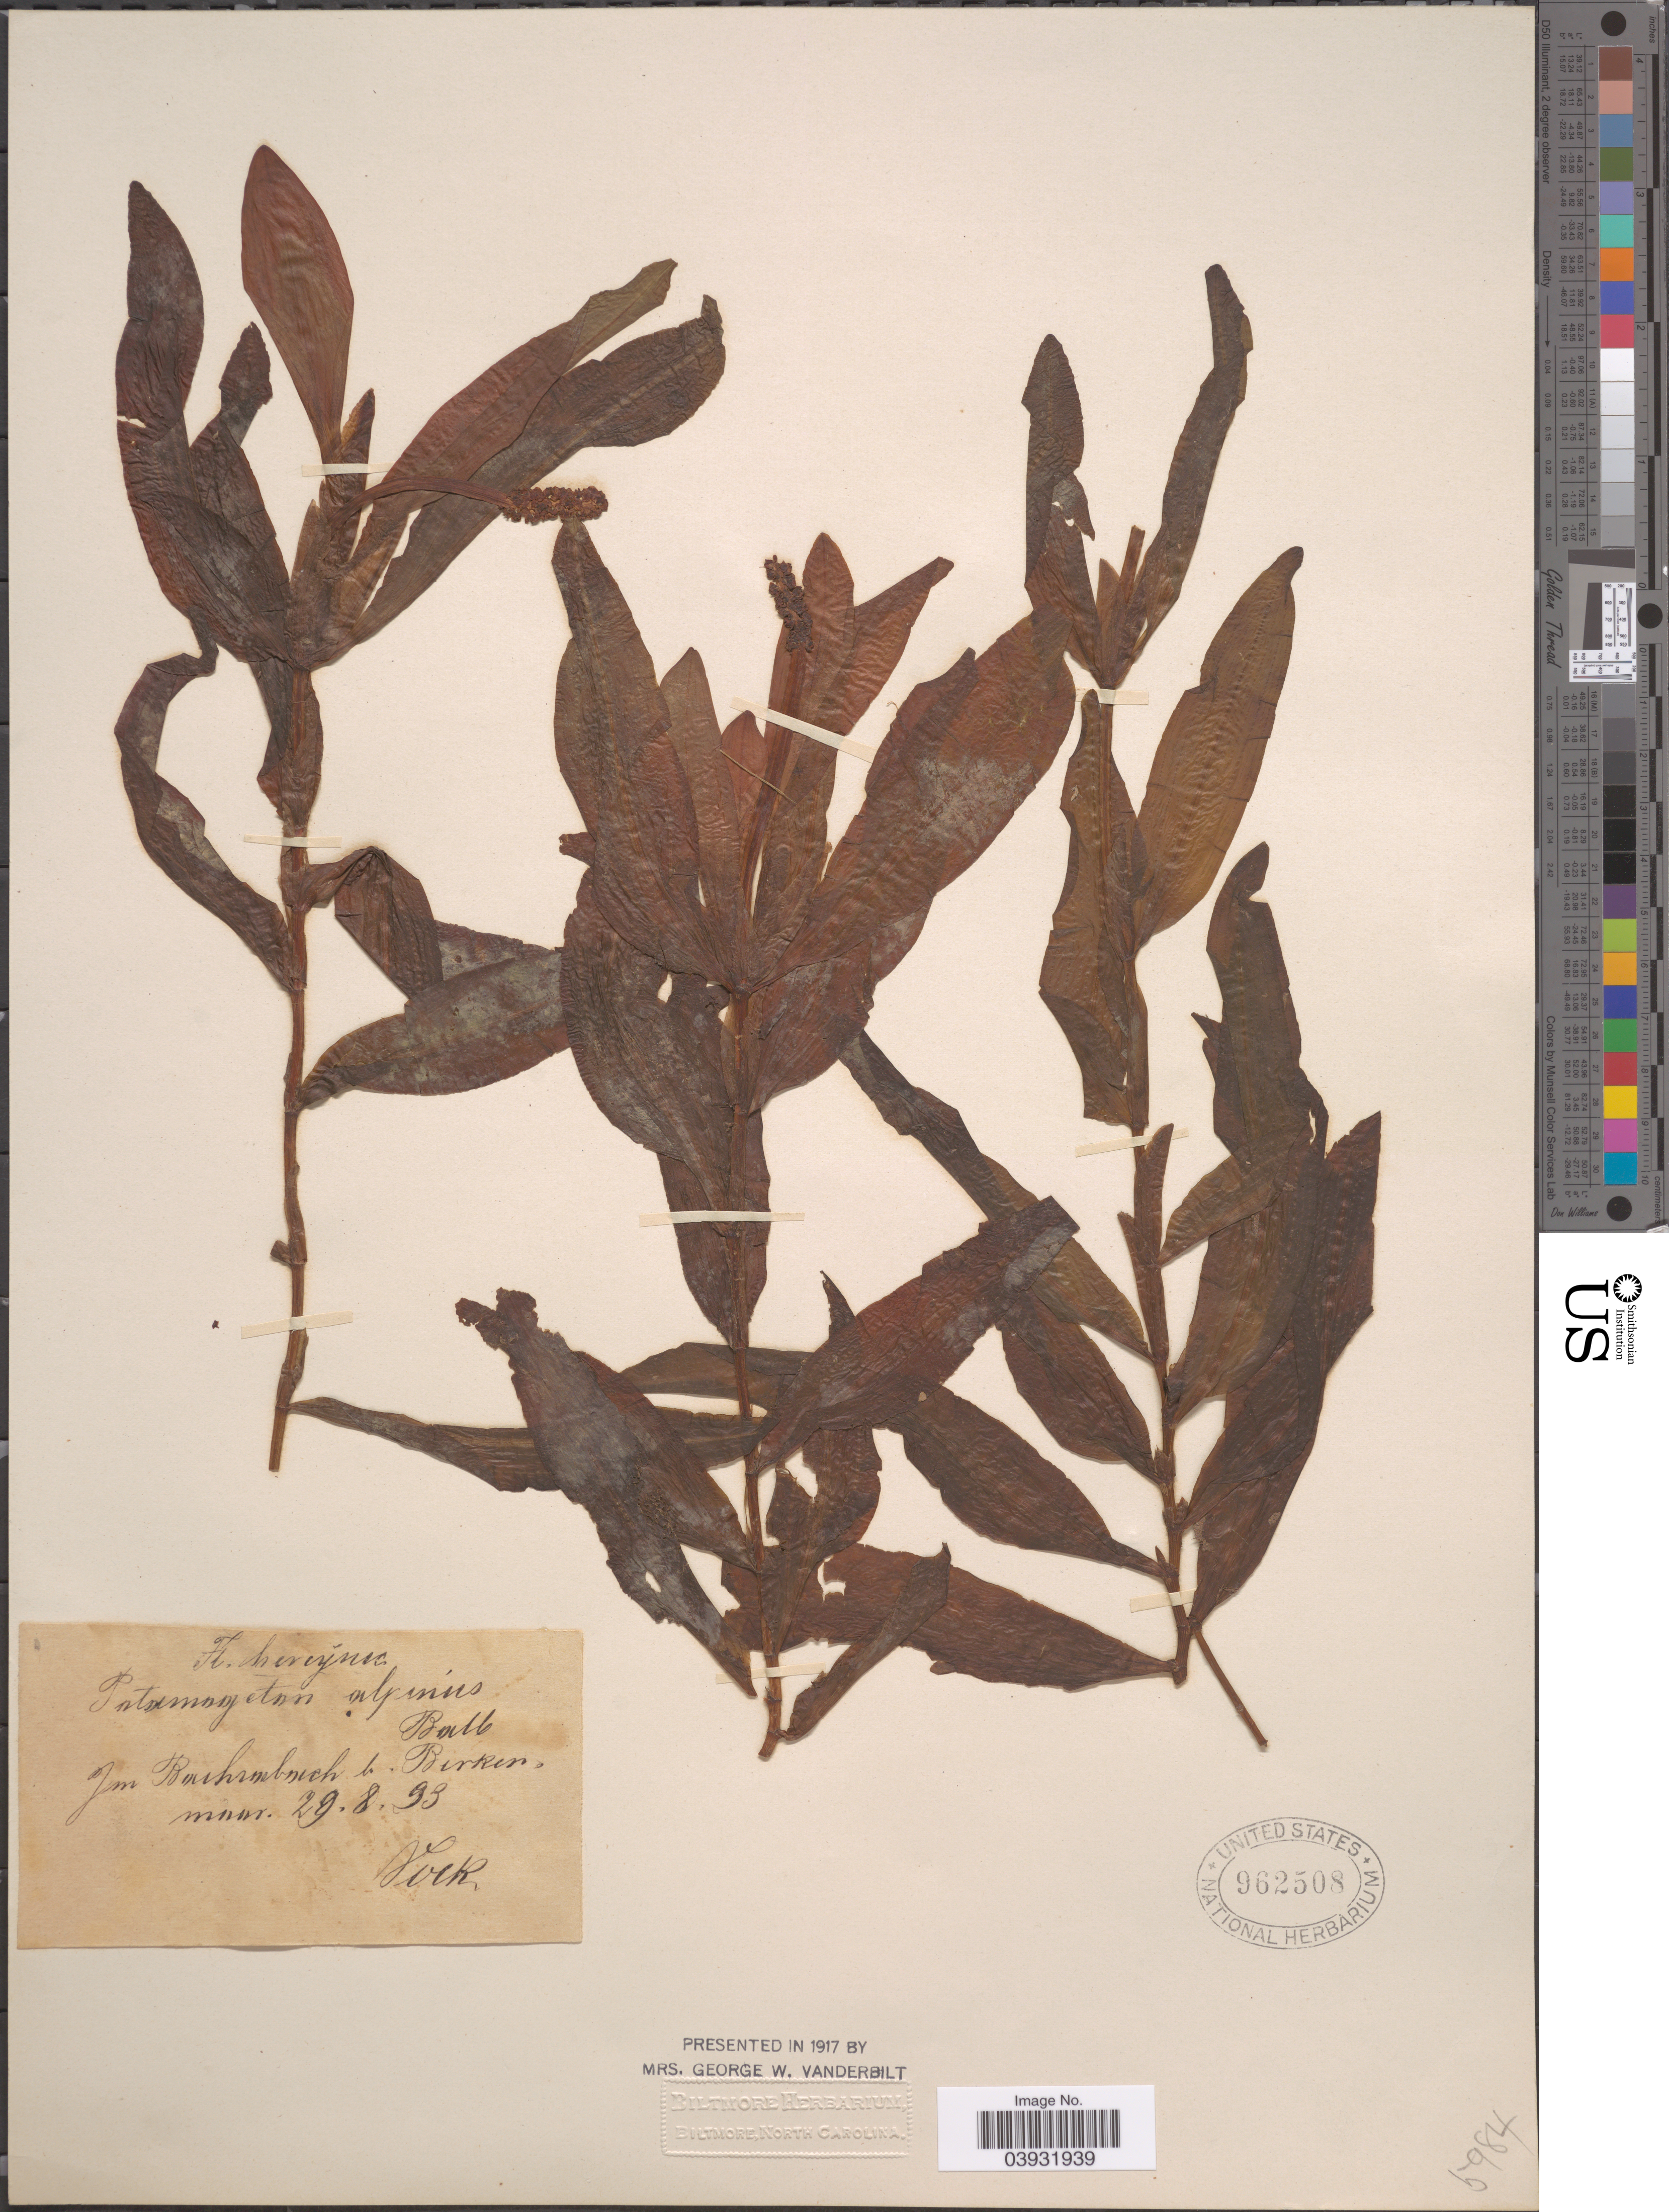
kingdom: Plantae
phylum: Tracheophyta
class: Liliopsida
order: Alismatales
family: Potamogetonaceae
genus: Potamogeton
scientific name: Potamogeton alpinus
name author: Balb.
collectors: -. Vocke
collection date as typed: Transcribed d/m/y: 29/8/33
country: Germany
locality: Im Rushimbruch [interpreted] b. Birken.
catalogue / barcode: US 962508